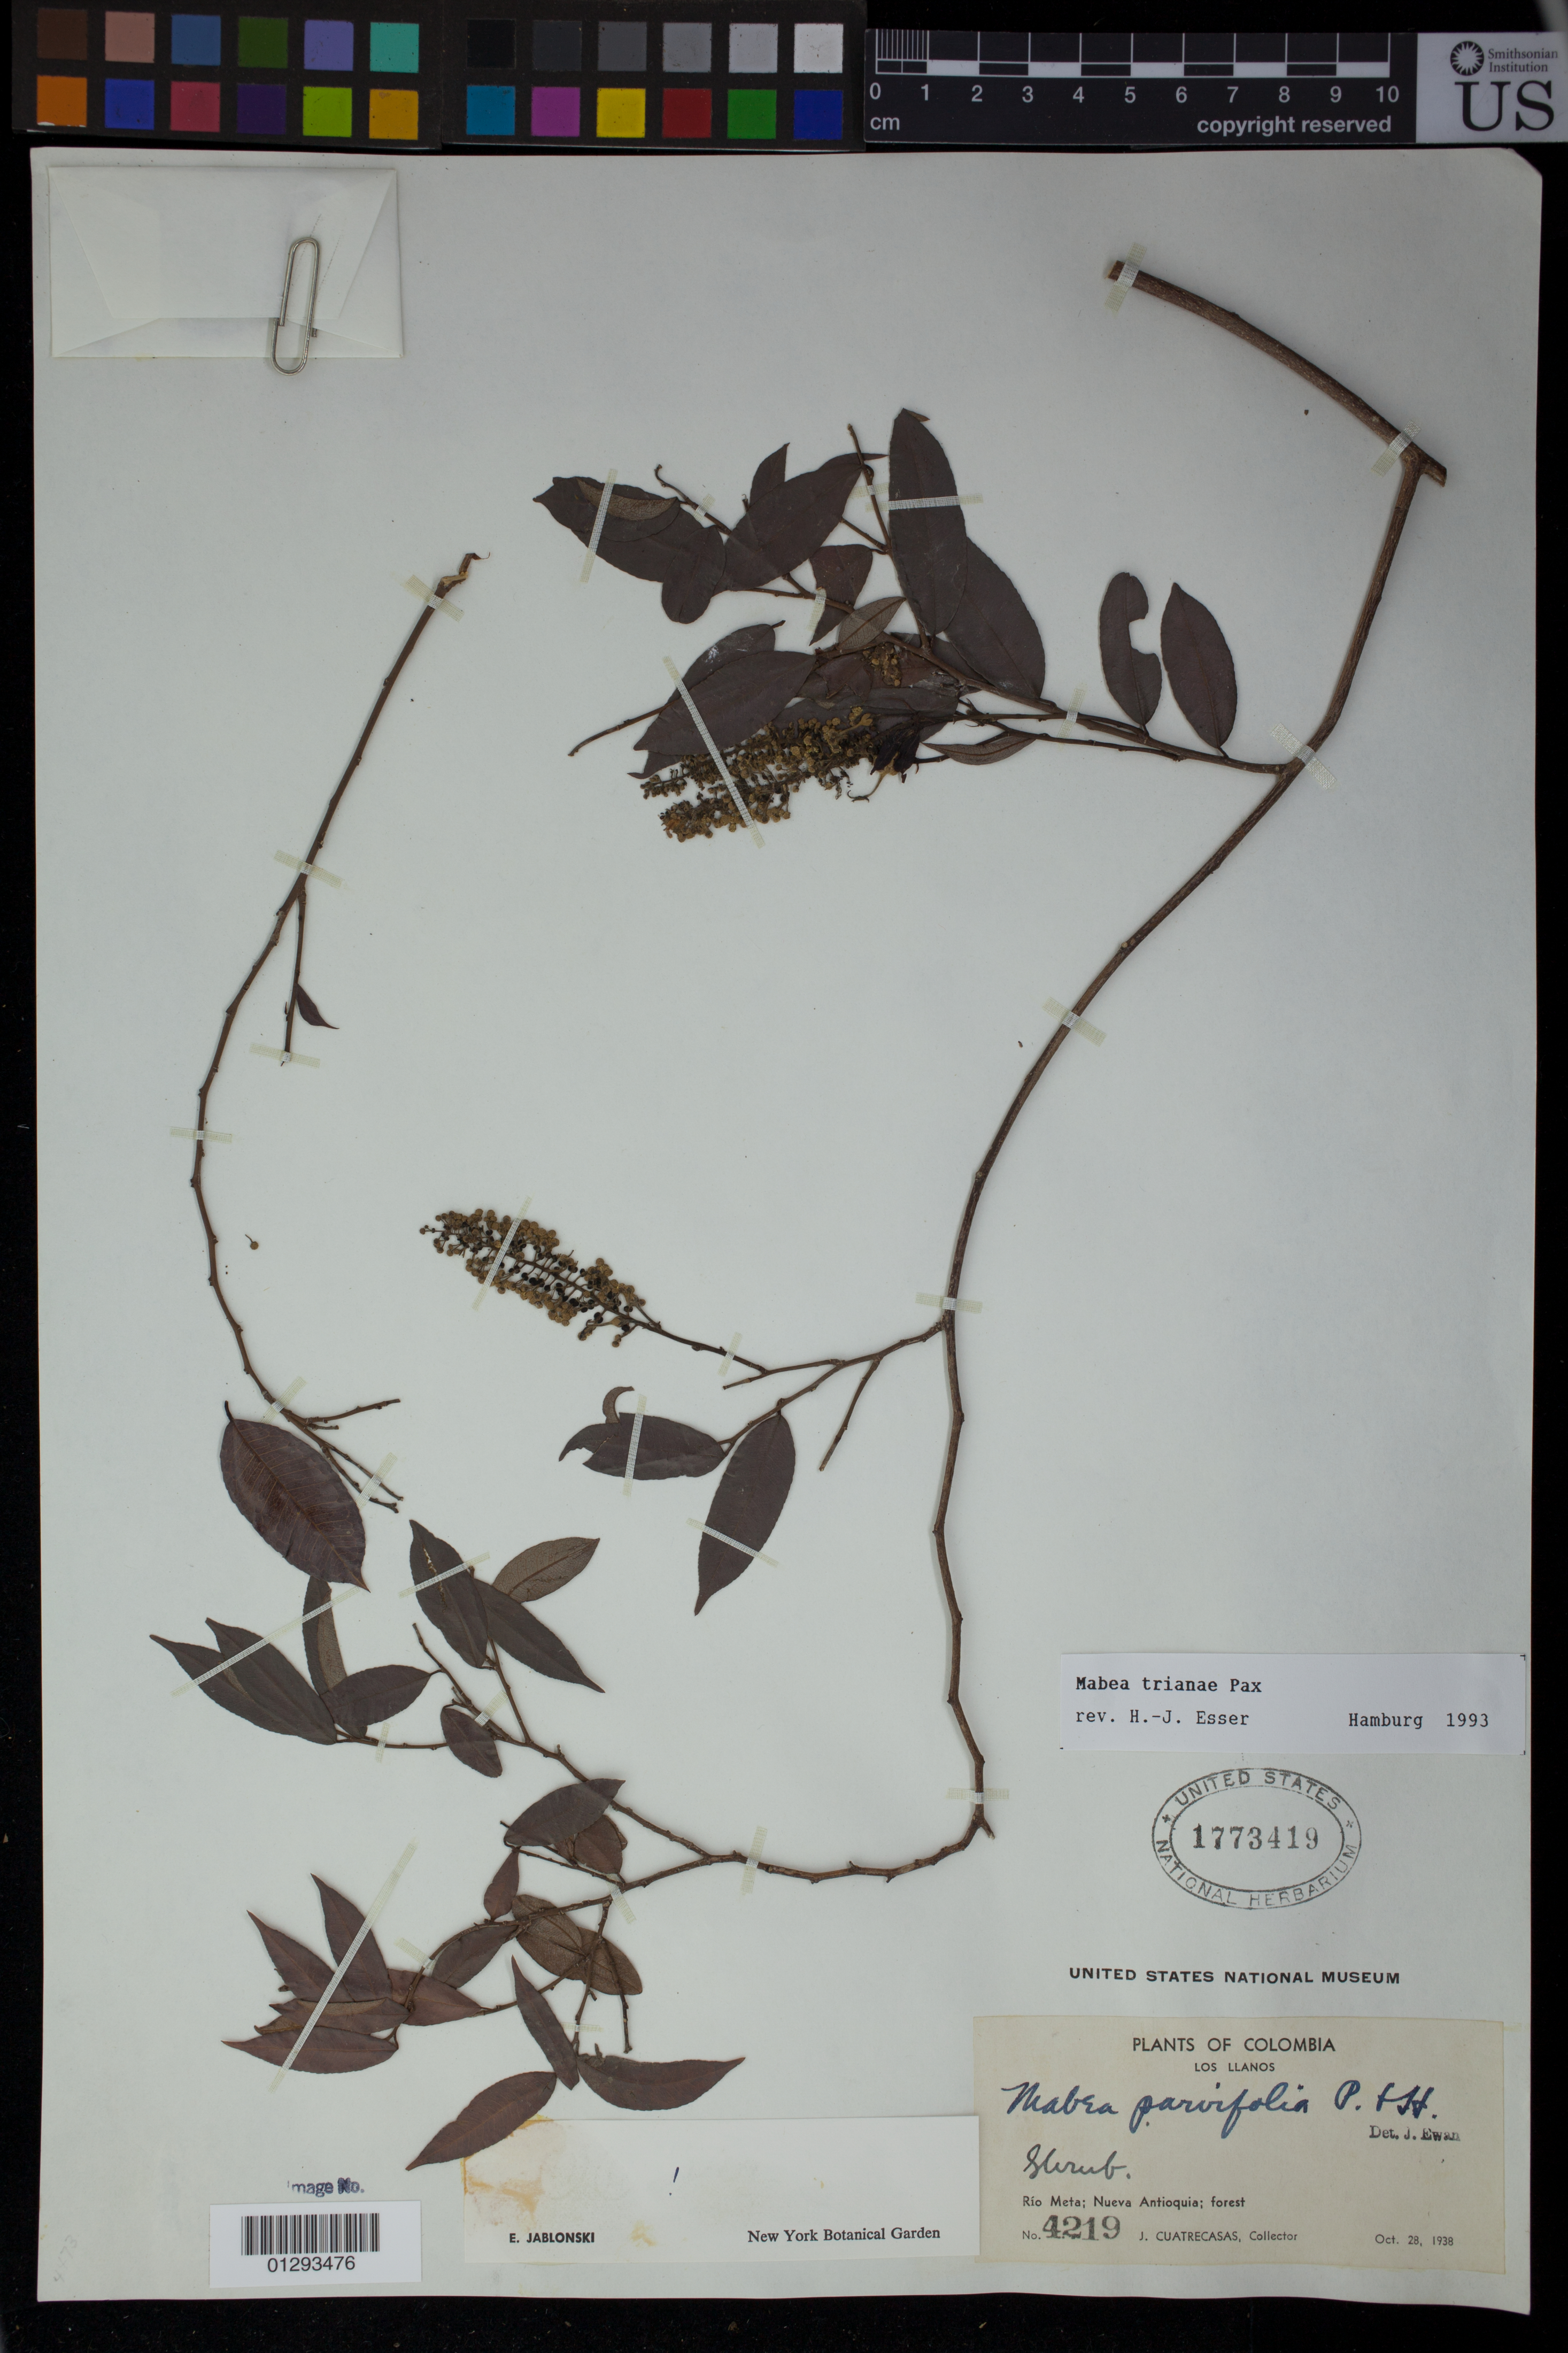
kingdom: Plantae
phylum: Tracheophyta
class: Magnoliopsida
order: Malpighiales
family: Euphorbiaceae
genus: Mabea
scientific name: Mabea trianae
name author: Pax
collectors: J. Cuatrecasas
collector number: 4219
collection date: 1938-10-28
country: Colombia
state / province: Antioquia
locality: Los Llanos. Rio Meta; Nueva Antioquia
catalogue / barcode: US 1773419